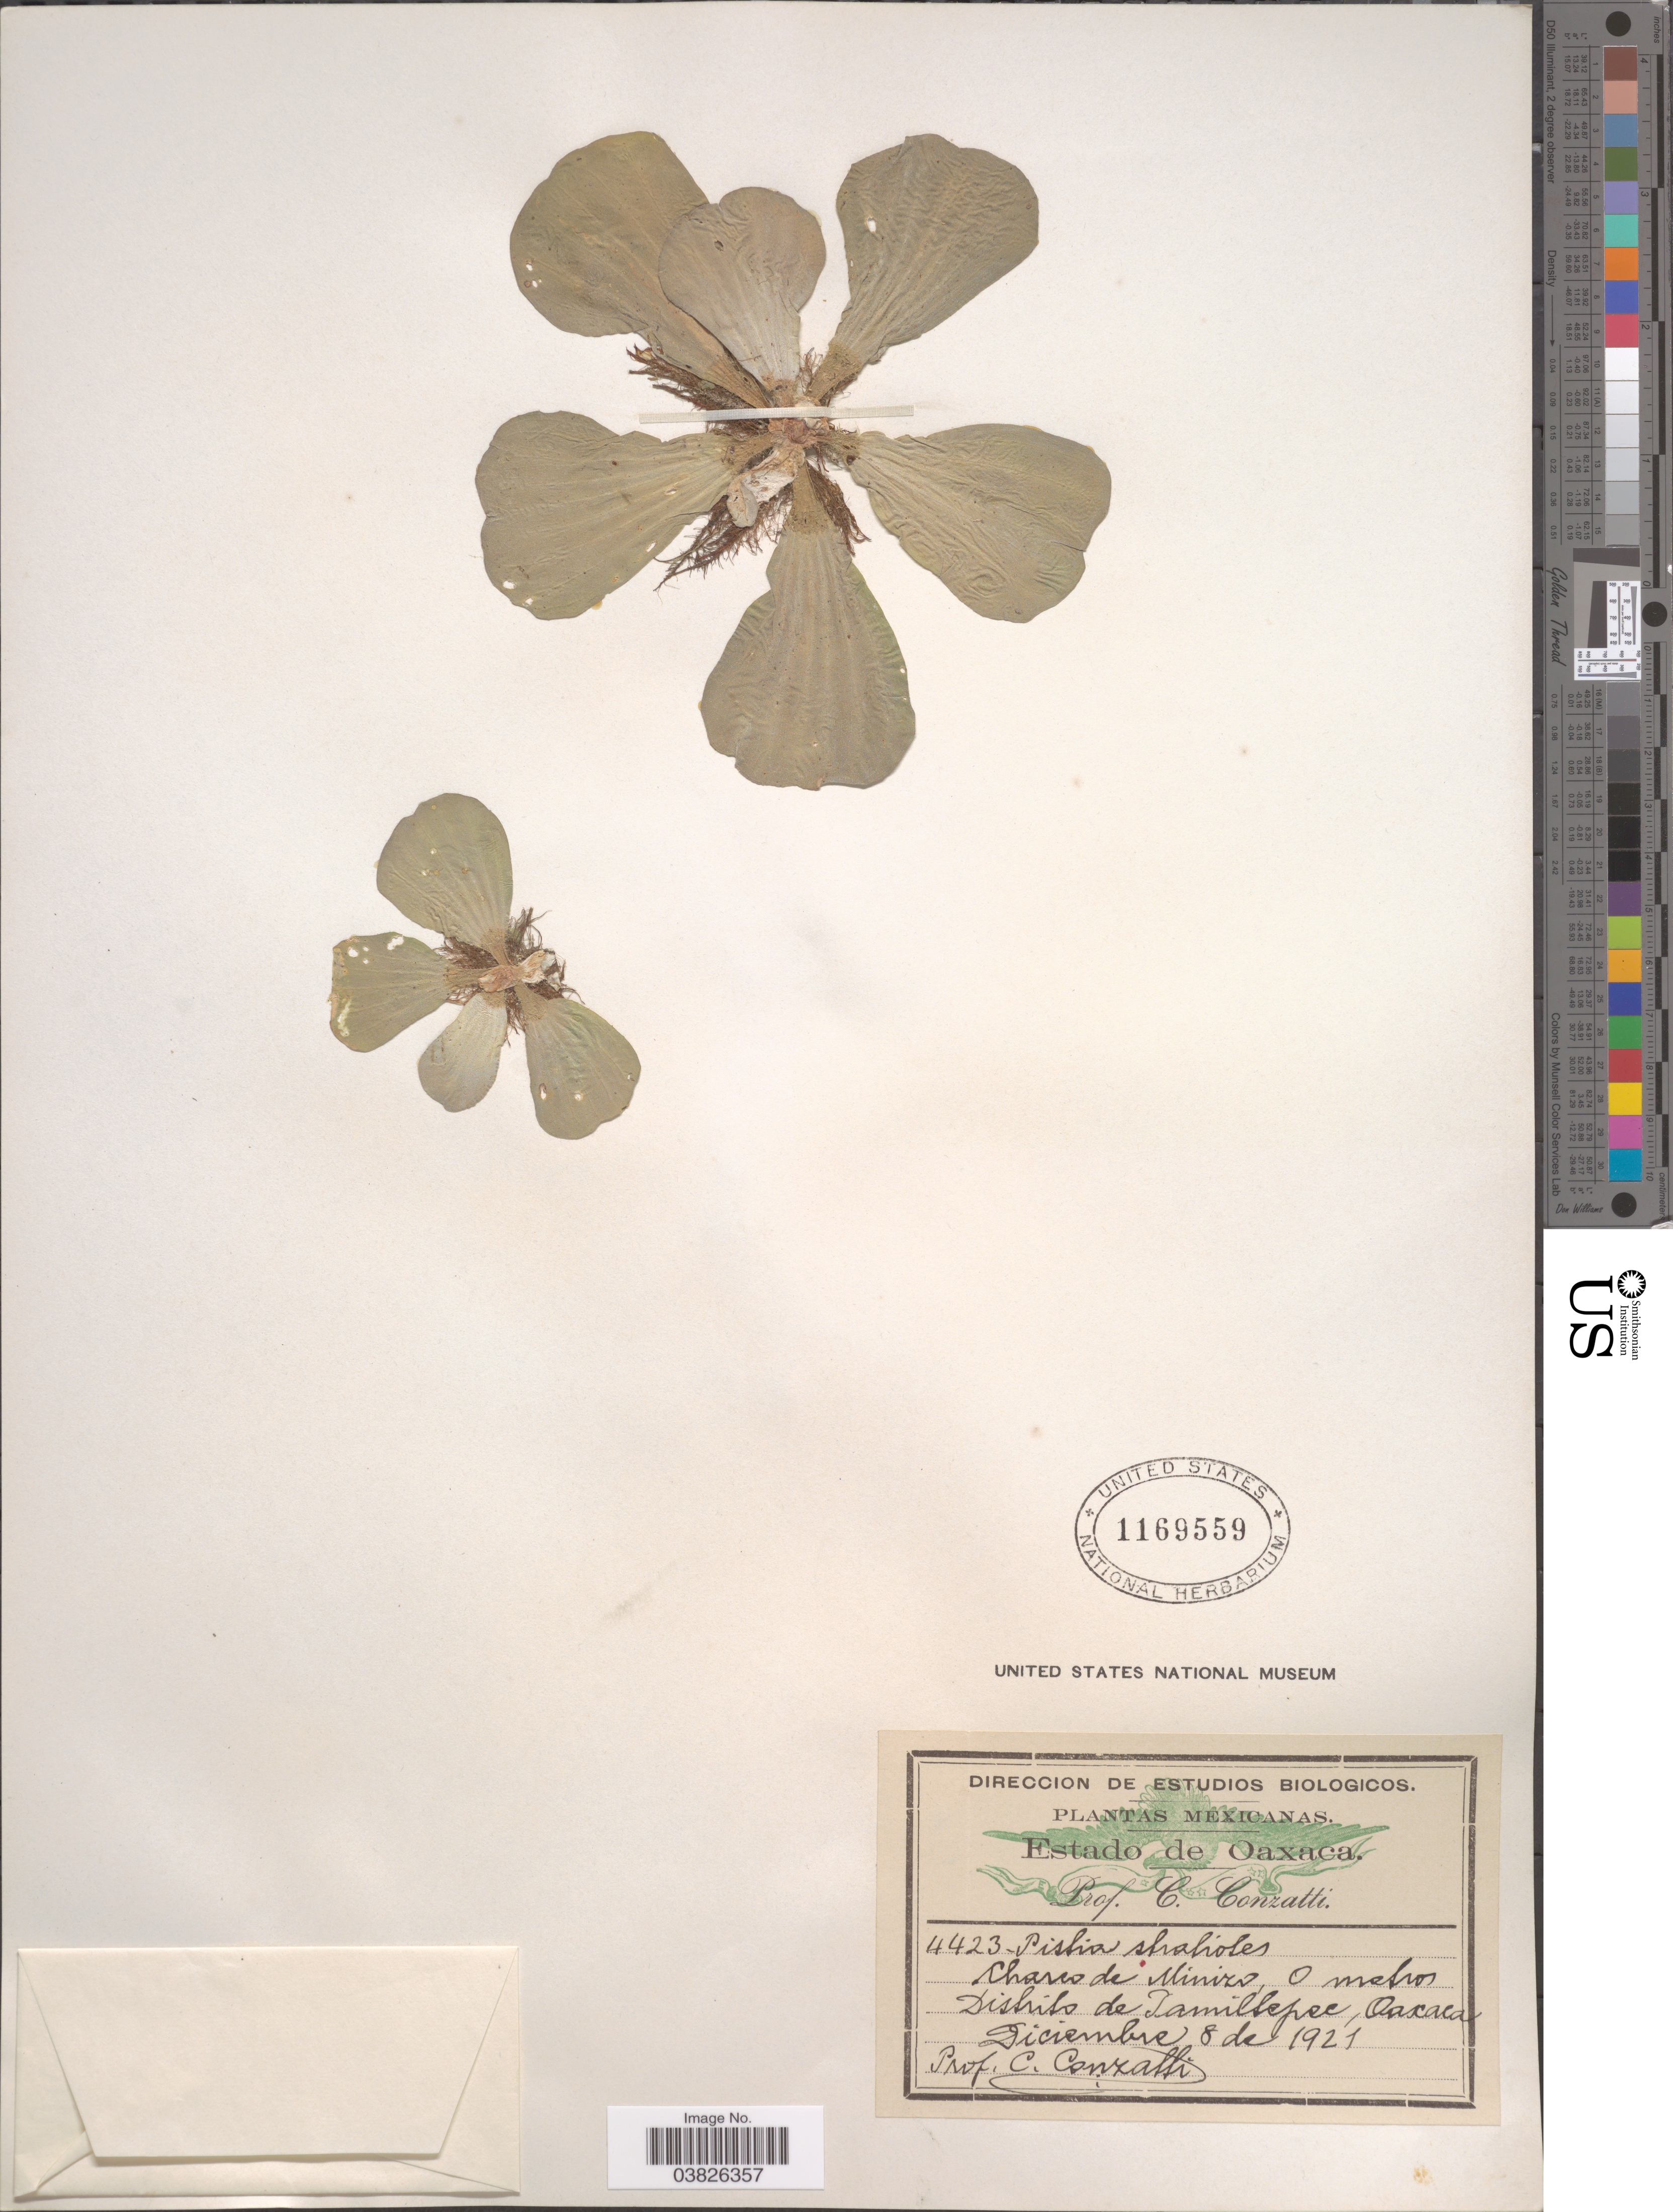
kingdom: Plantae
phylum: Tracheophyta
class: Liliopsida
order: Alismatales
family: Araceae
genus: Pistia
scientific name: Pistia stratiotes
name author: L.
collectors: C. Conzatti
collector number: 4423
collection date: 1921-12-08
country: Mexico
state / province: Oaxaca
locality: Charco de Minizo, Distrito de Tamiltepec.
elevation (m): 0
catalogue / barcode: US 1169559